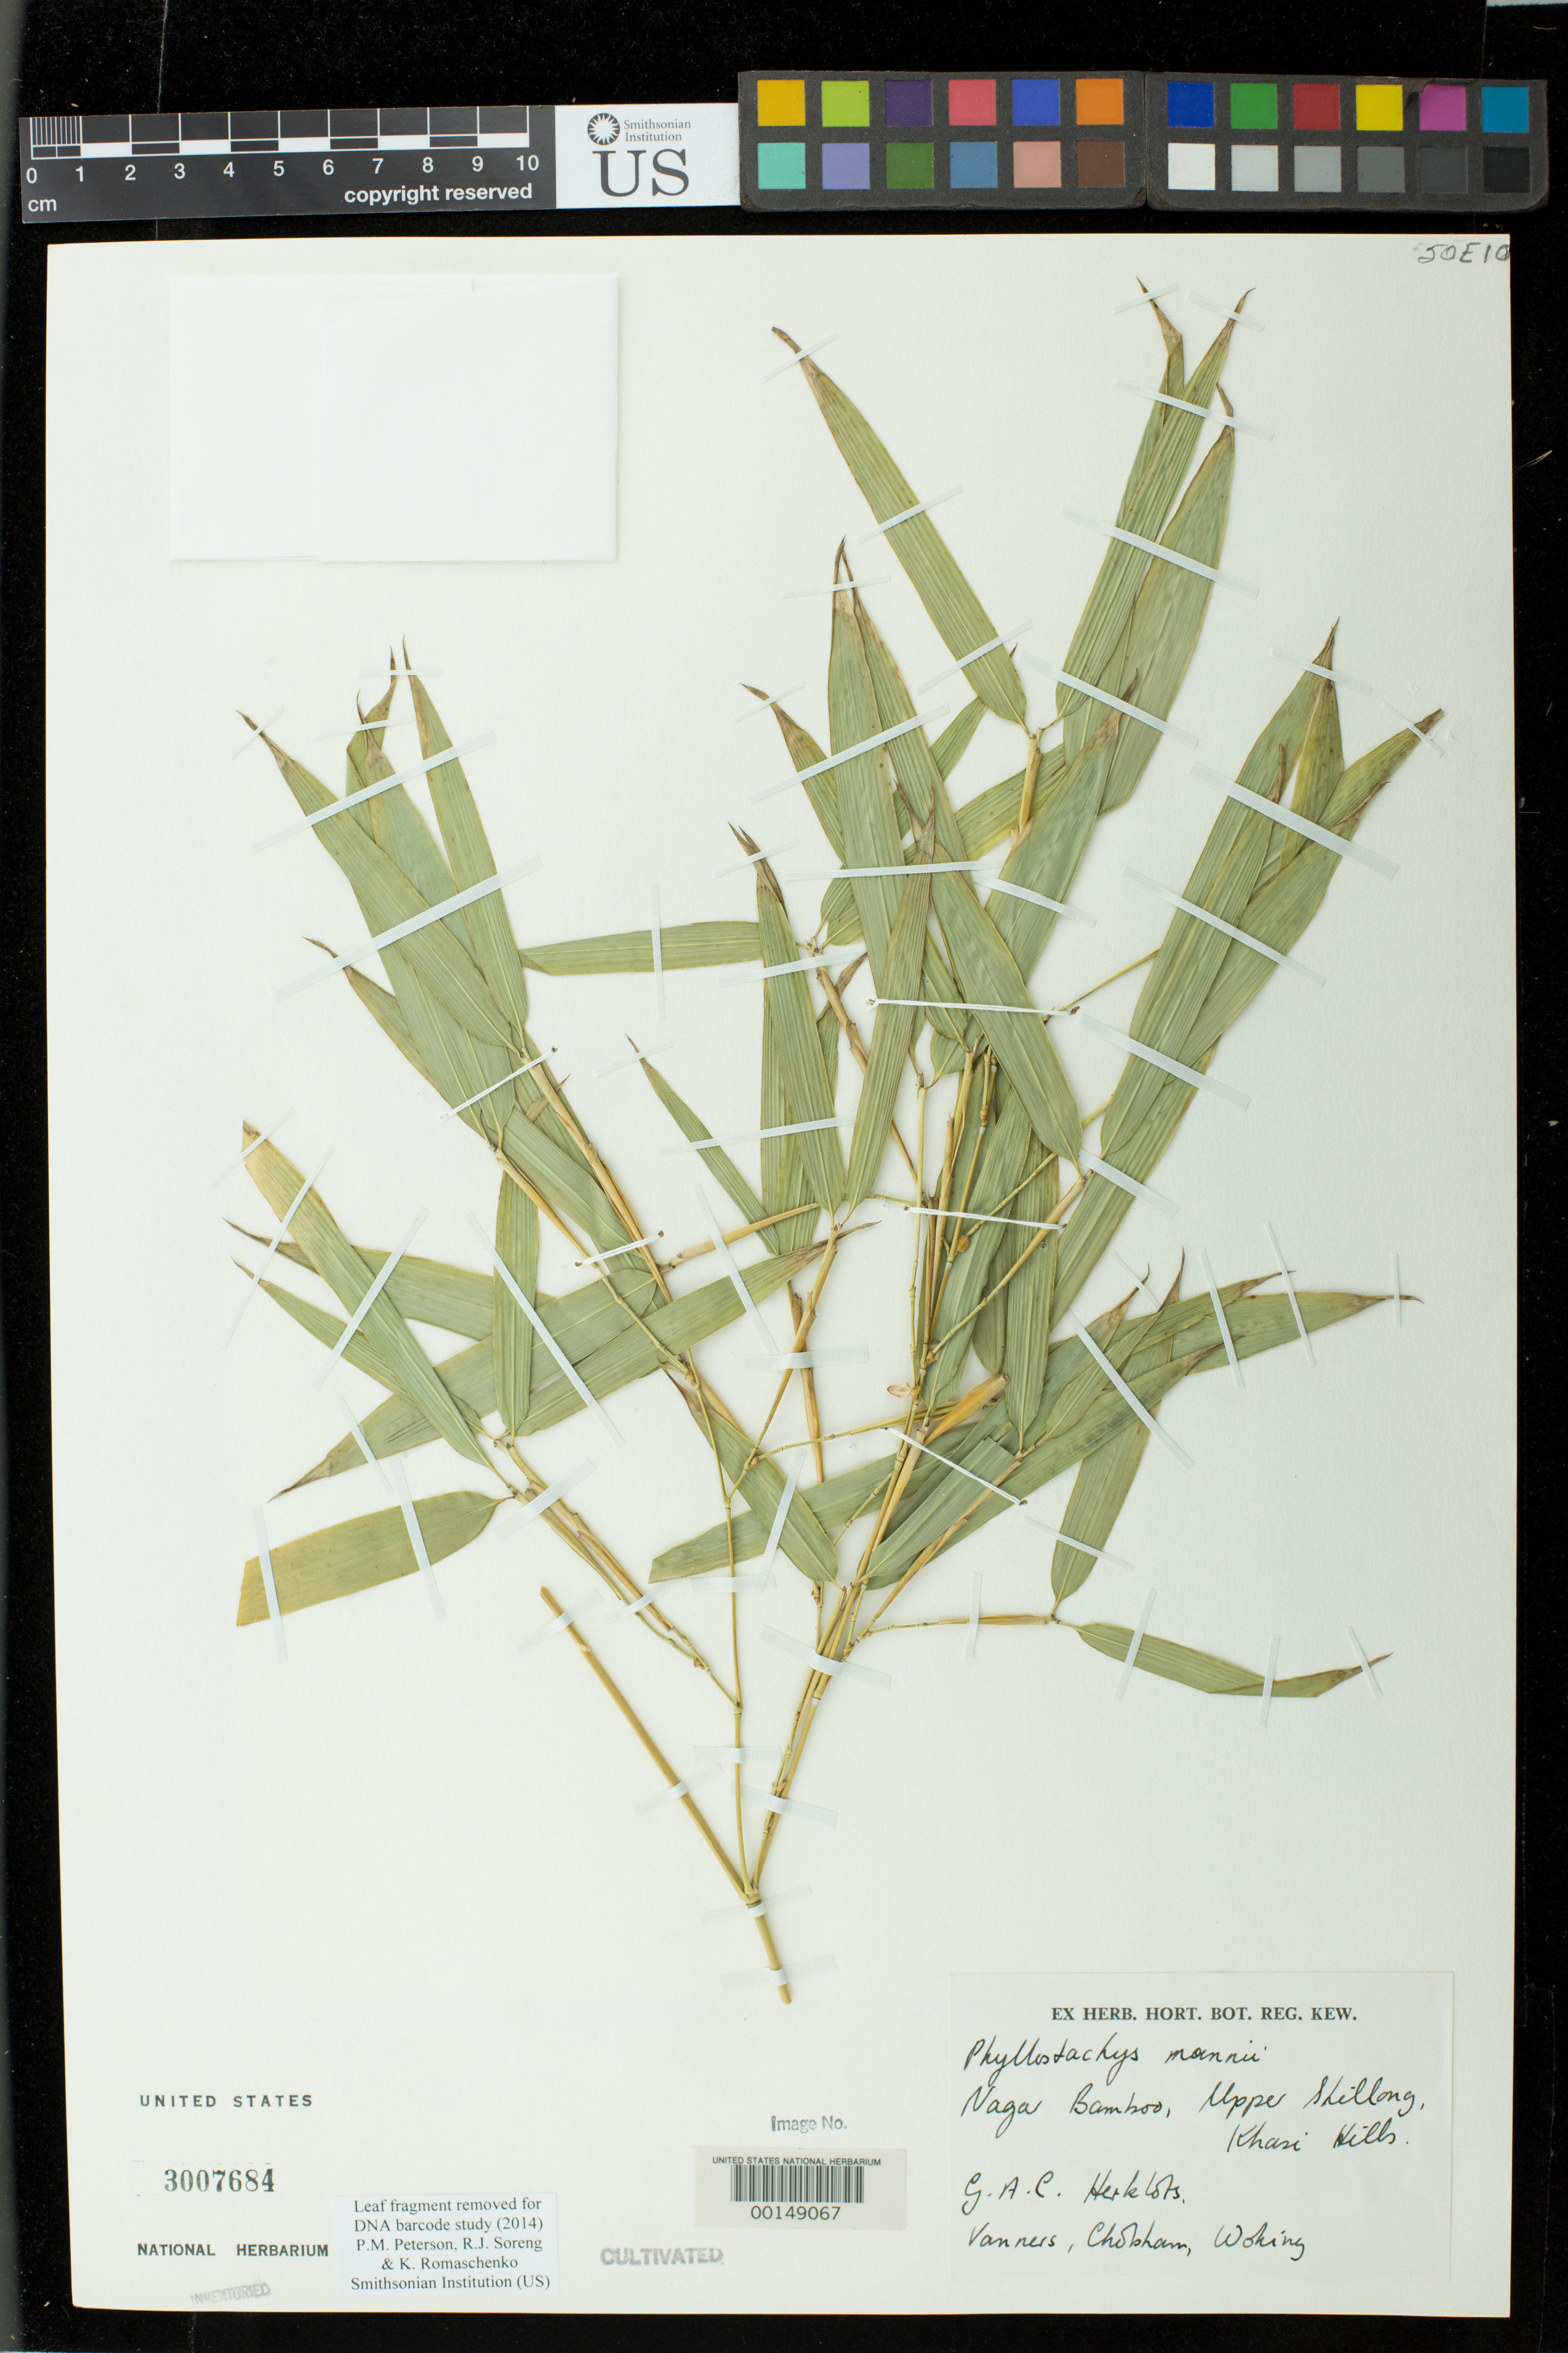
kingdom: Plantae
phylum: Tracheophyta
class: Liliopsida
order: Poales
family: Poaceae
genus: Phyllostachys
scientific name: Phyllostachys mannii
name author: Gamble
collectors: G. Herklots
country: India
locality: Khasi hills, shillong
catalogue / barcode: US 3007684